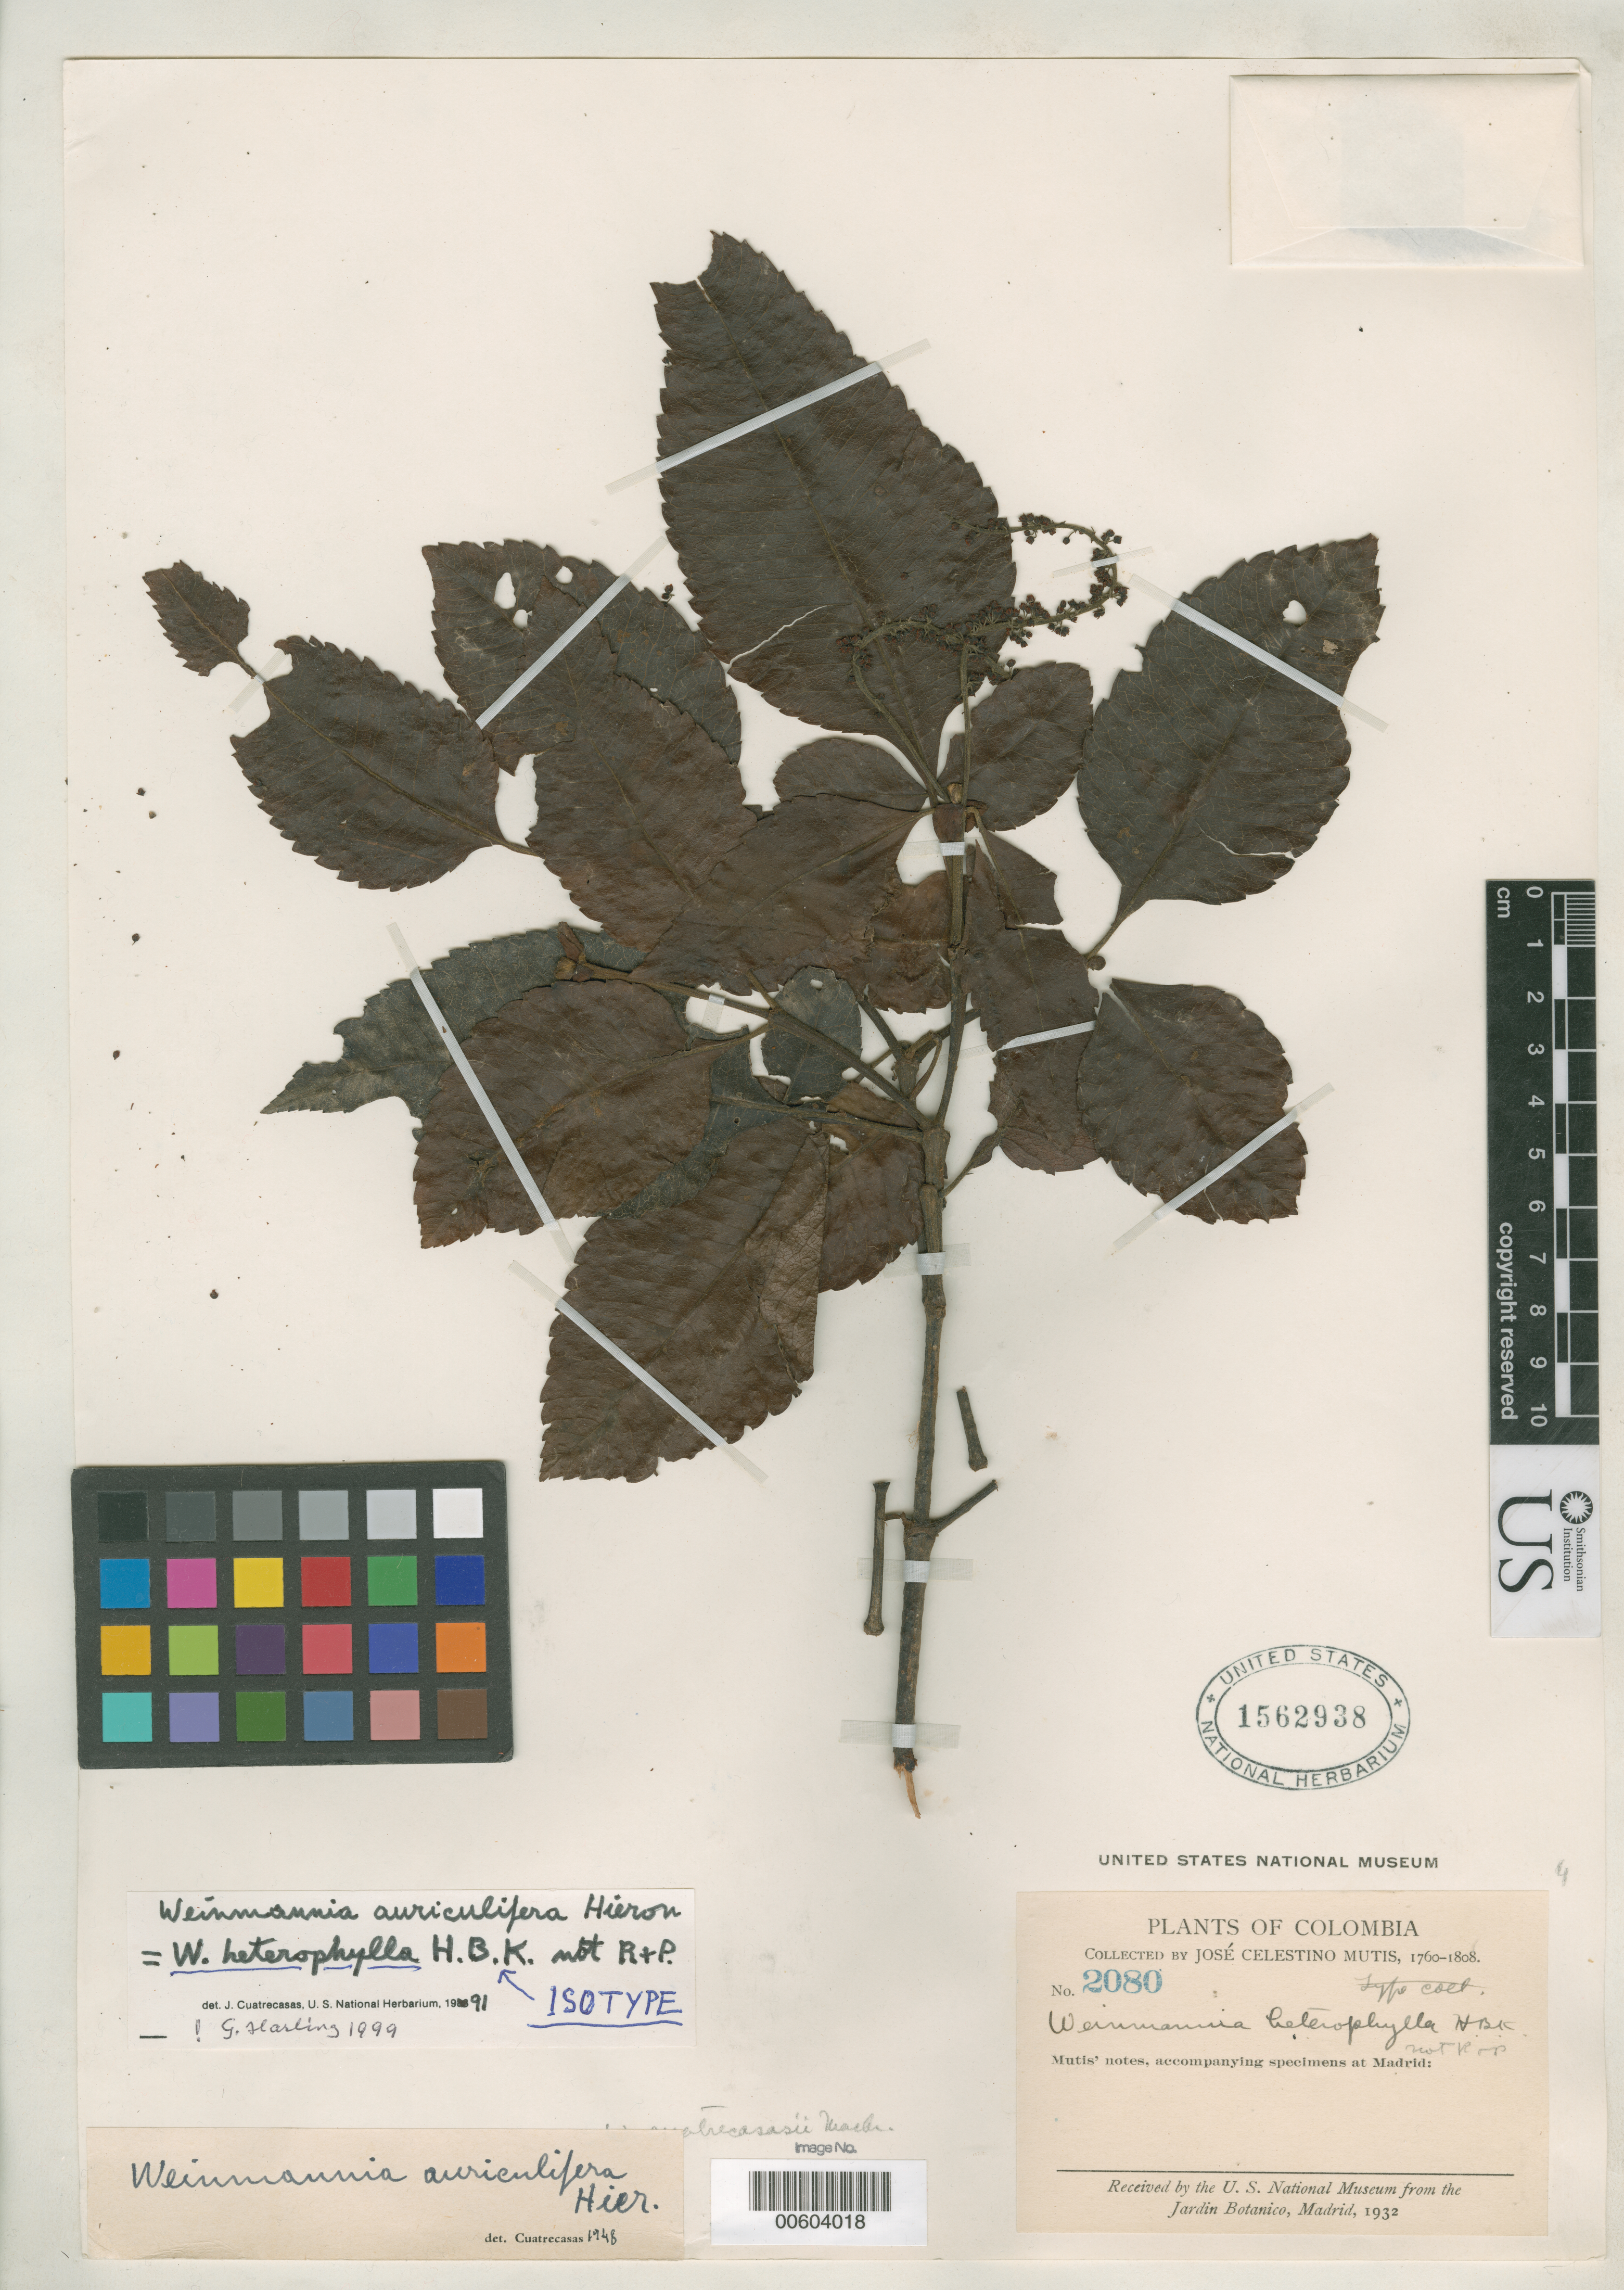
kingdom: Plantae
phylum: Tracheophyta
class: Magnoliopsida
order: Oxalidales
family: Cunoniaceae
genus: Weinmannia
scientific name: Weinmannia heterophylla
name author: Kunth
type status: Isosyntype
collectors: J. C. B. Mutis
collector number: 2080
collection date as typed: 1760 to -- --- 1808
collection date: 1760/1808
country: Colombia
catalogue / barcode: US 1562938